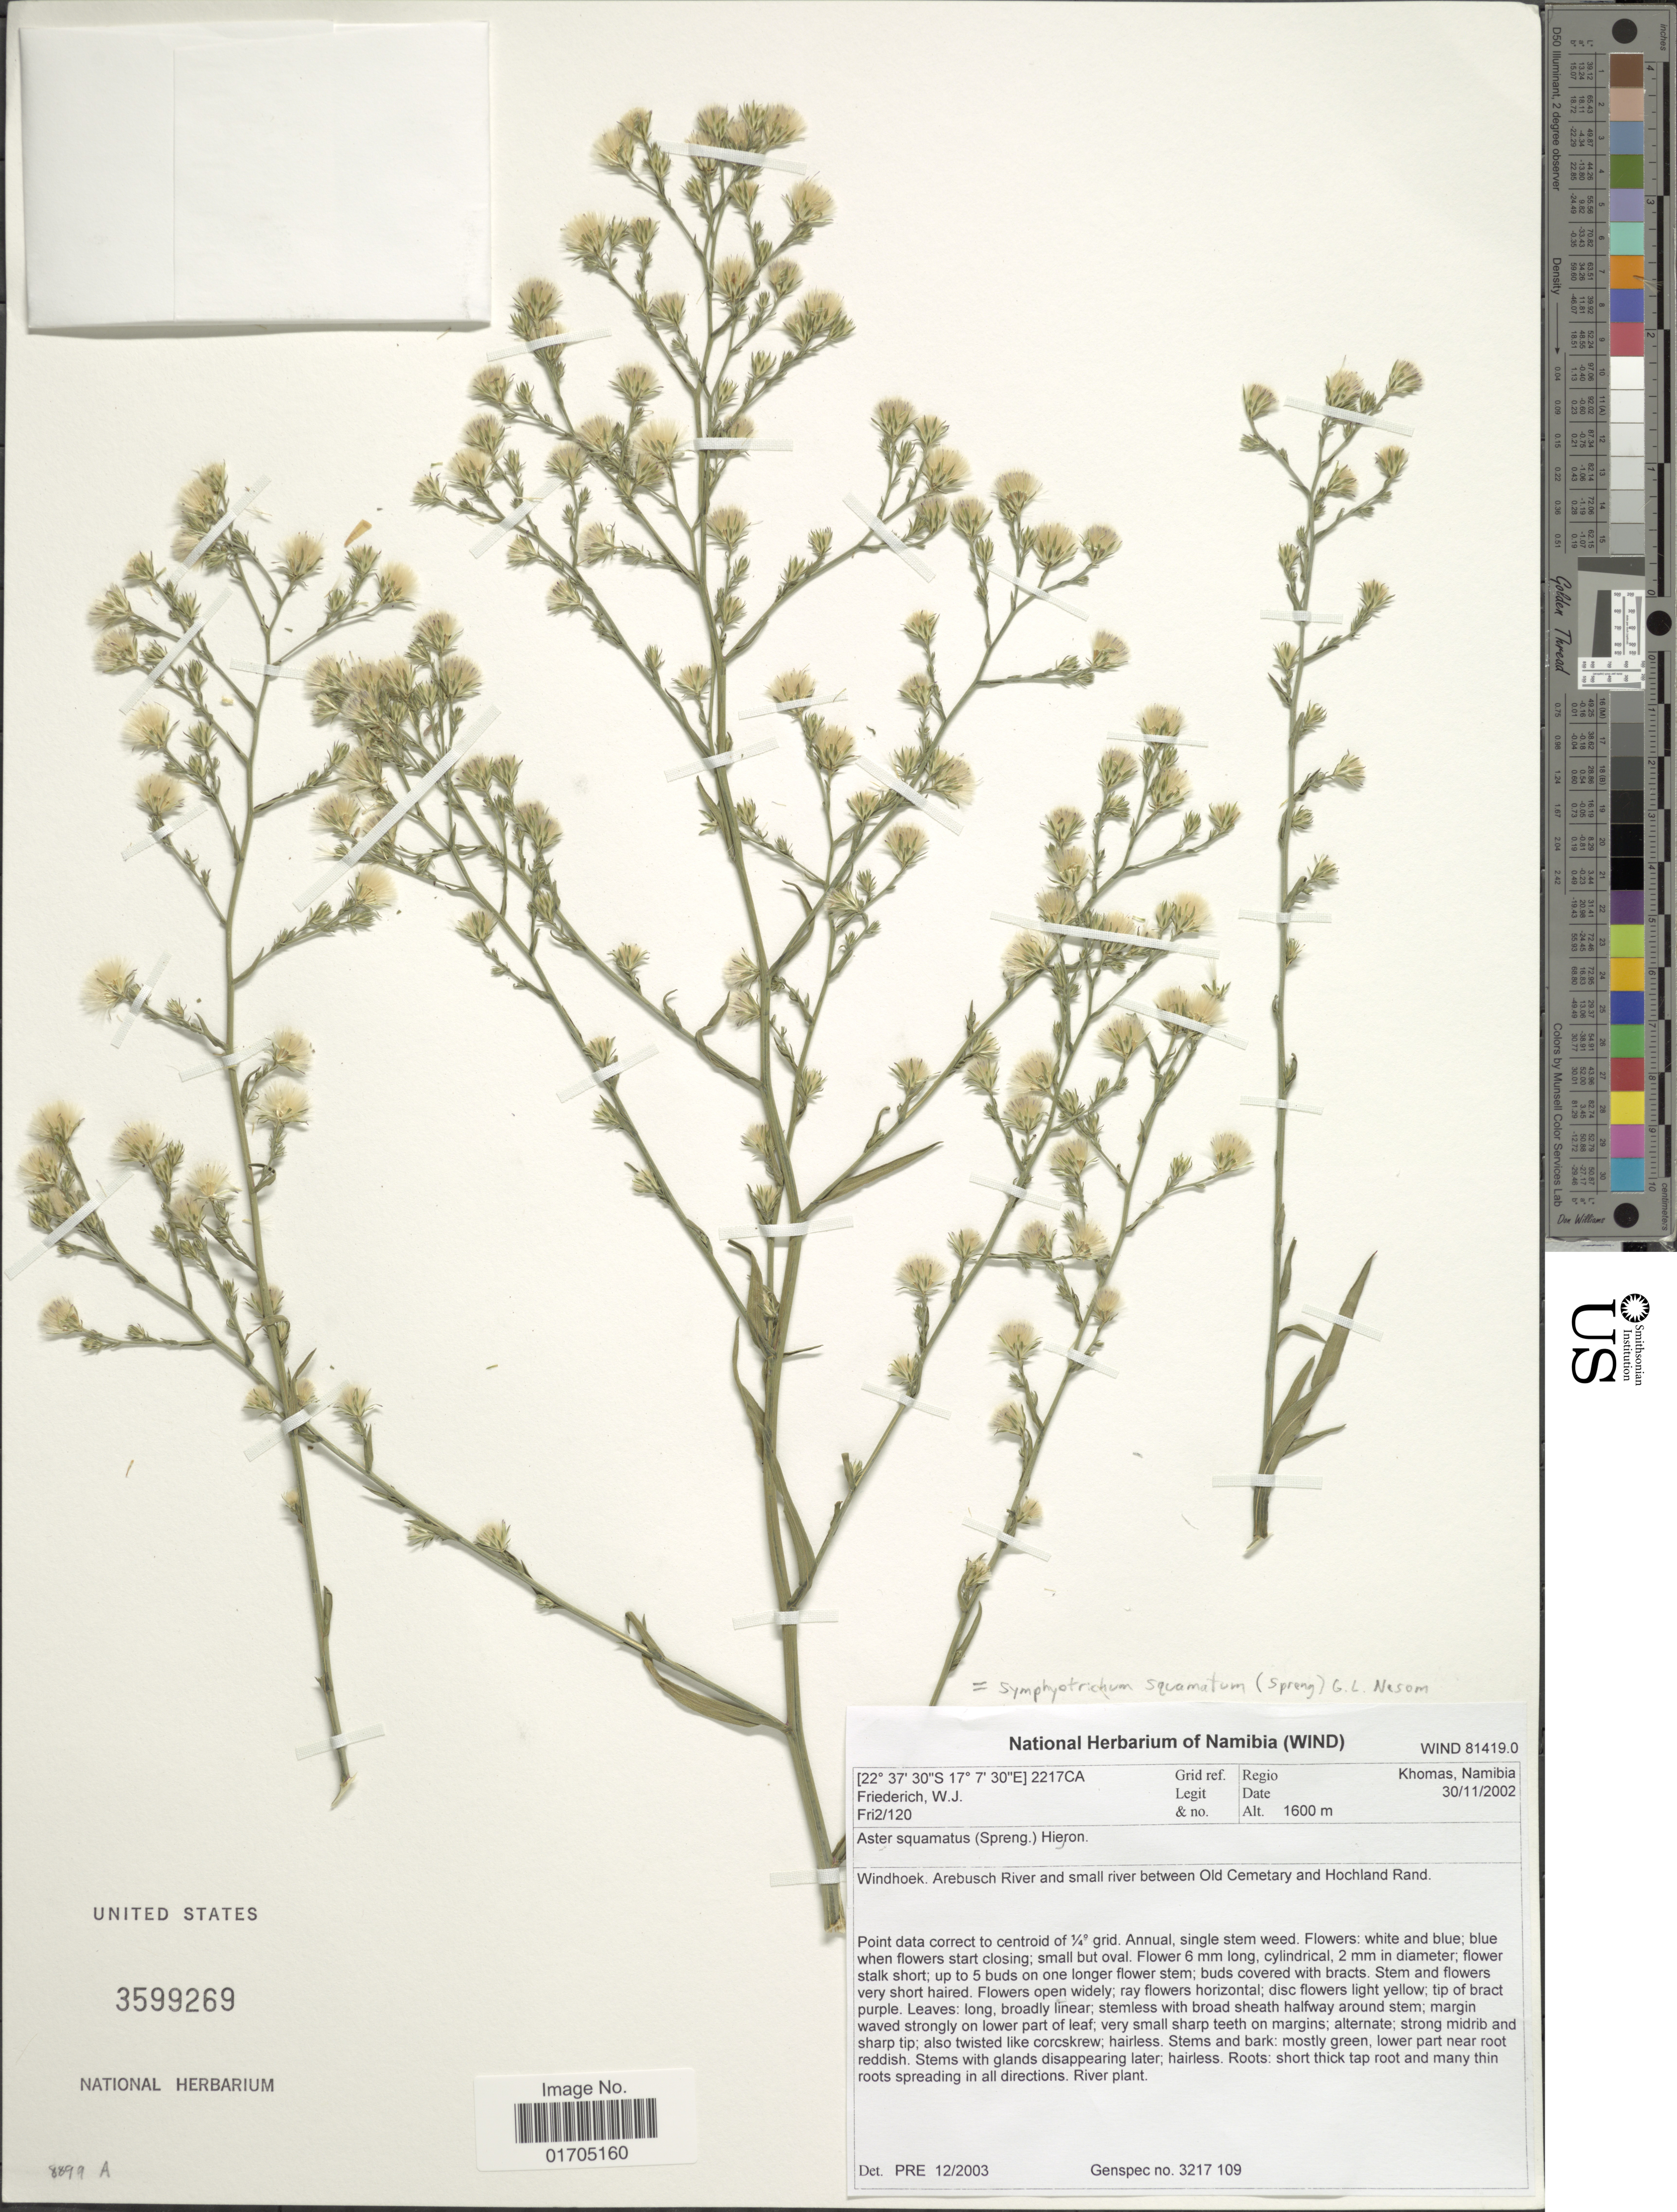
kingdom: Plantae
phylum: Tracheophyta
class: Magnoliopsida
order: Asterales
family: Asteraceae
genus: Symphyotrichum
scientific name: Symphyotrichum squamatum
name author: (Spreng.) G.L. Nesom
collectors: W. Friederich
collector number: Fri2/120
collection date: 2002-11-30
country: Namibia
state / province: Khomas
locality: Windhoek. Arebusch River and small river between Old Cemetary and Hochland Rand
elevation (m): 1600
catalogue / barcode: US 3599269